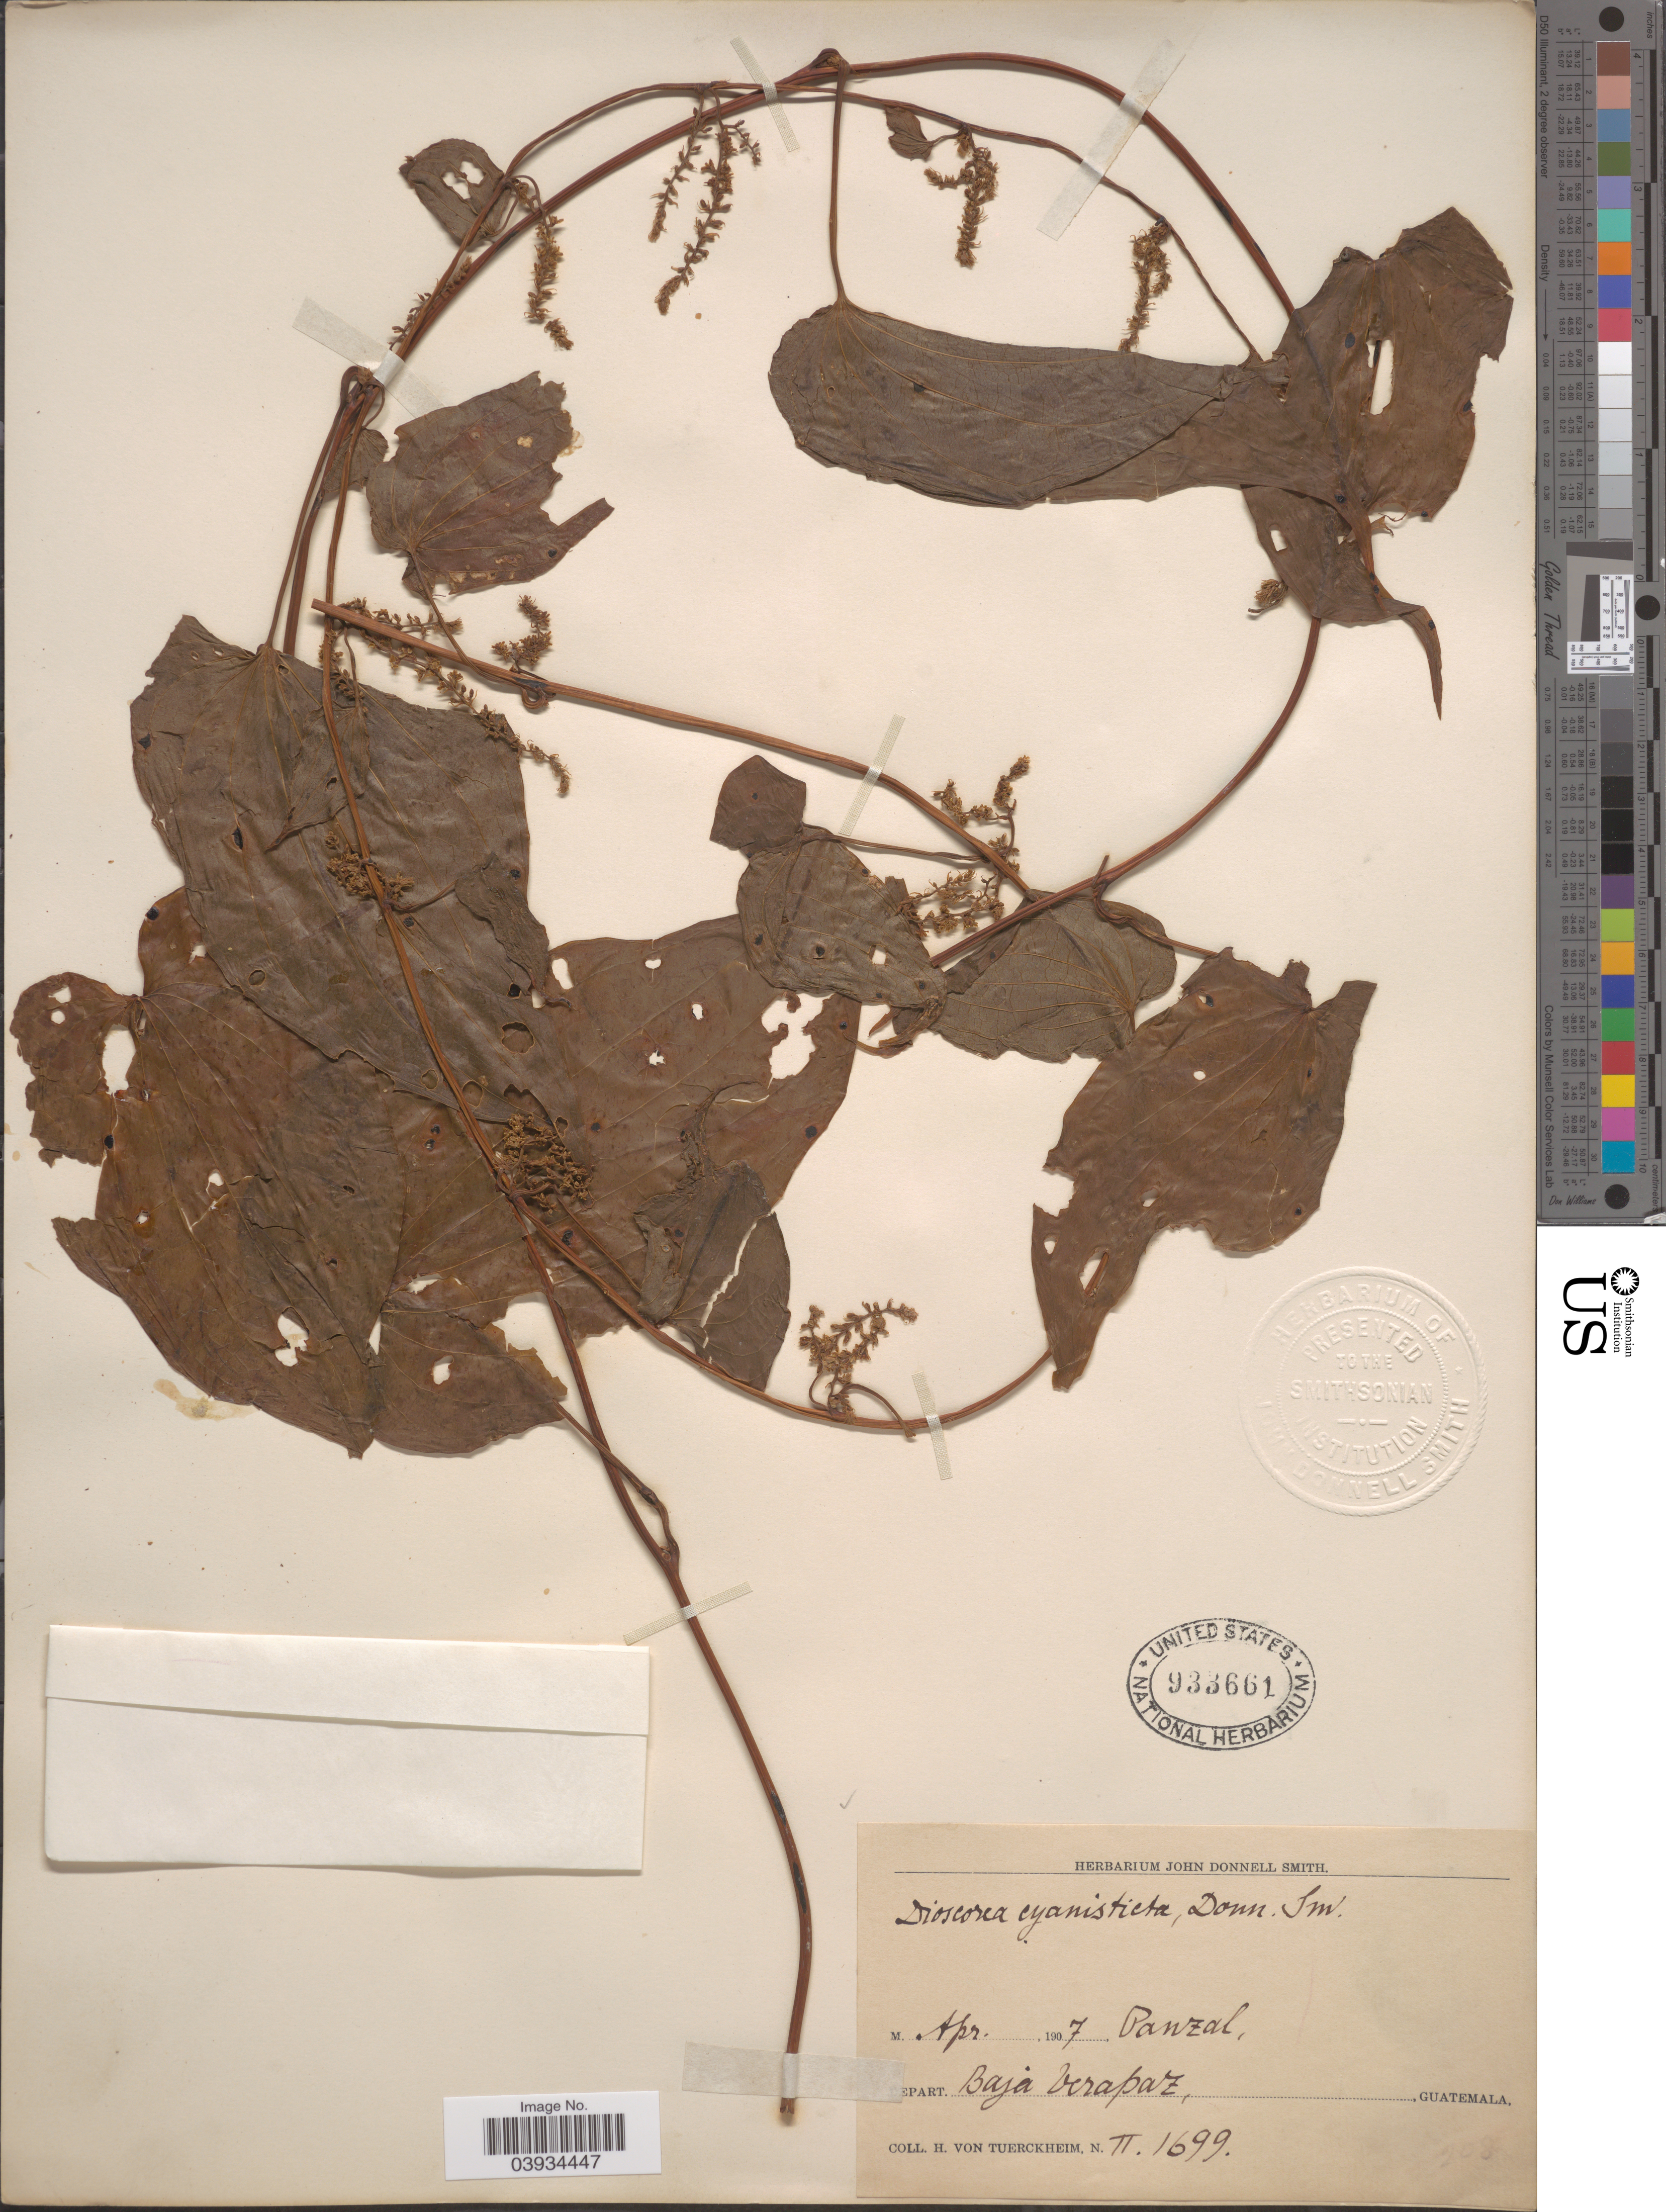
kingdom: Plantae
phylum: Tracheophyta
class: Liliopsida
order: Dioscoreales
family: Dioscoreaceae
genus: Dioscorea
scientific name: Dioscorea cyanisticta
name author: Donn. Sm.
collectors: H. von Türckheim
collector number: II1699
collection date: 1907-04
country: Guatemala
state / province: Baja Verapaz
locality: Panzal, Depart. Baja Verapaz.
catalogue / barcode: US 933661